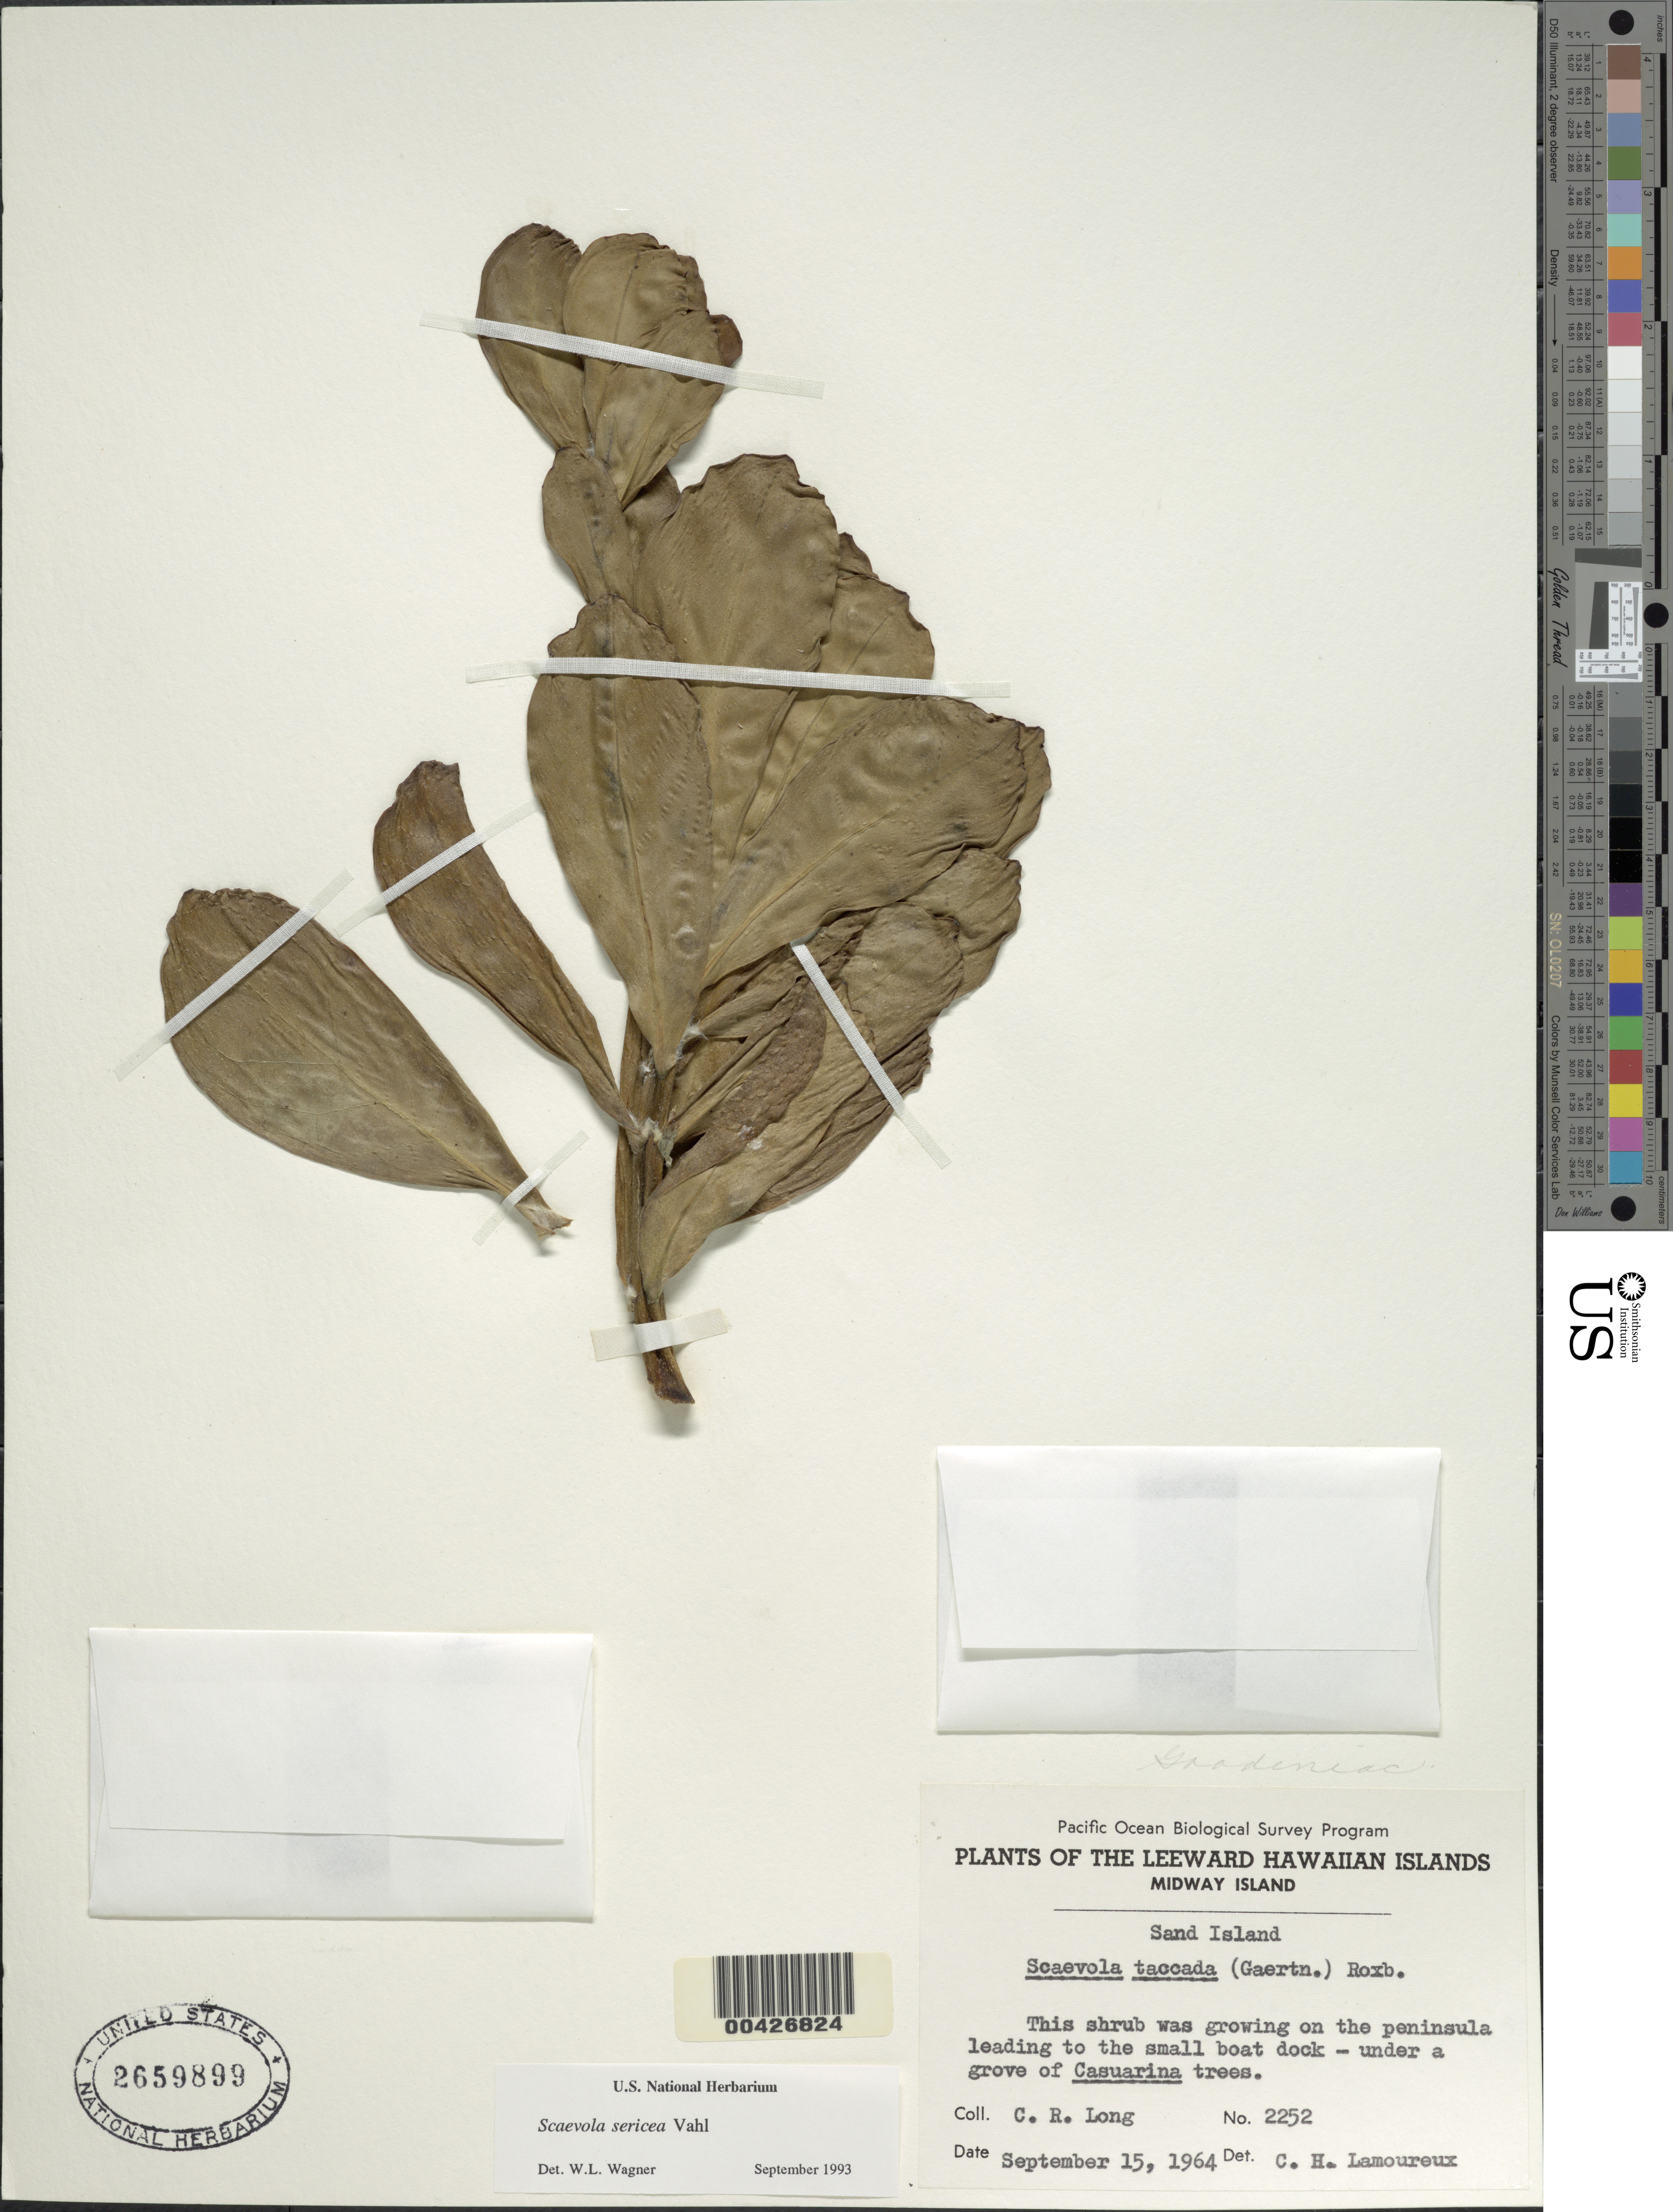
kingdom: Plantae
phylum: Tracheophyta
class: Magnoliopsida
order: Asterales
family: Goodeniaceae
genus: Scaevola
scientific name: Scaevola taccada var. taccada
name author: (Gaertn.) Roxb.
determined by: Wagner, W. L., (BOT), Smithsonian Institution - National Museum of Natural History (UNITED STATES)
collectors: C. Long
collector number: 2252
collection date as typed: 15 Sep 1964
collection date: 1964-09-15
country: U.S. Administered Pacific Islands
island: Midway Atoll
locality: Sand Islet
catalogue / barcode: US 2659899